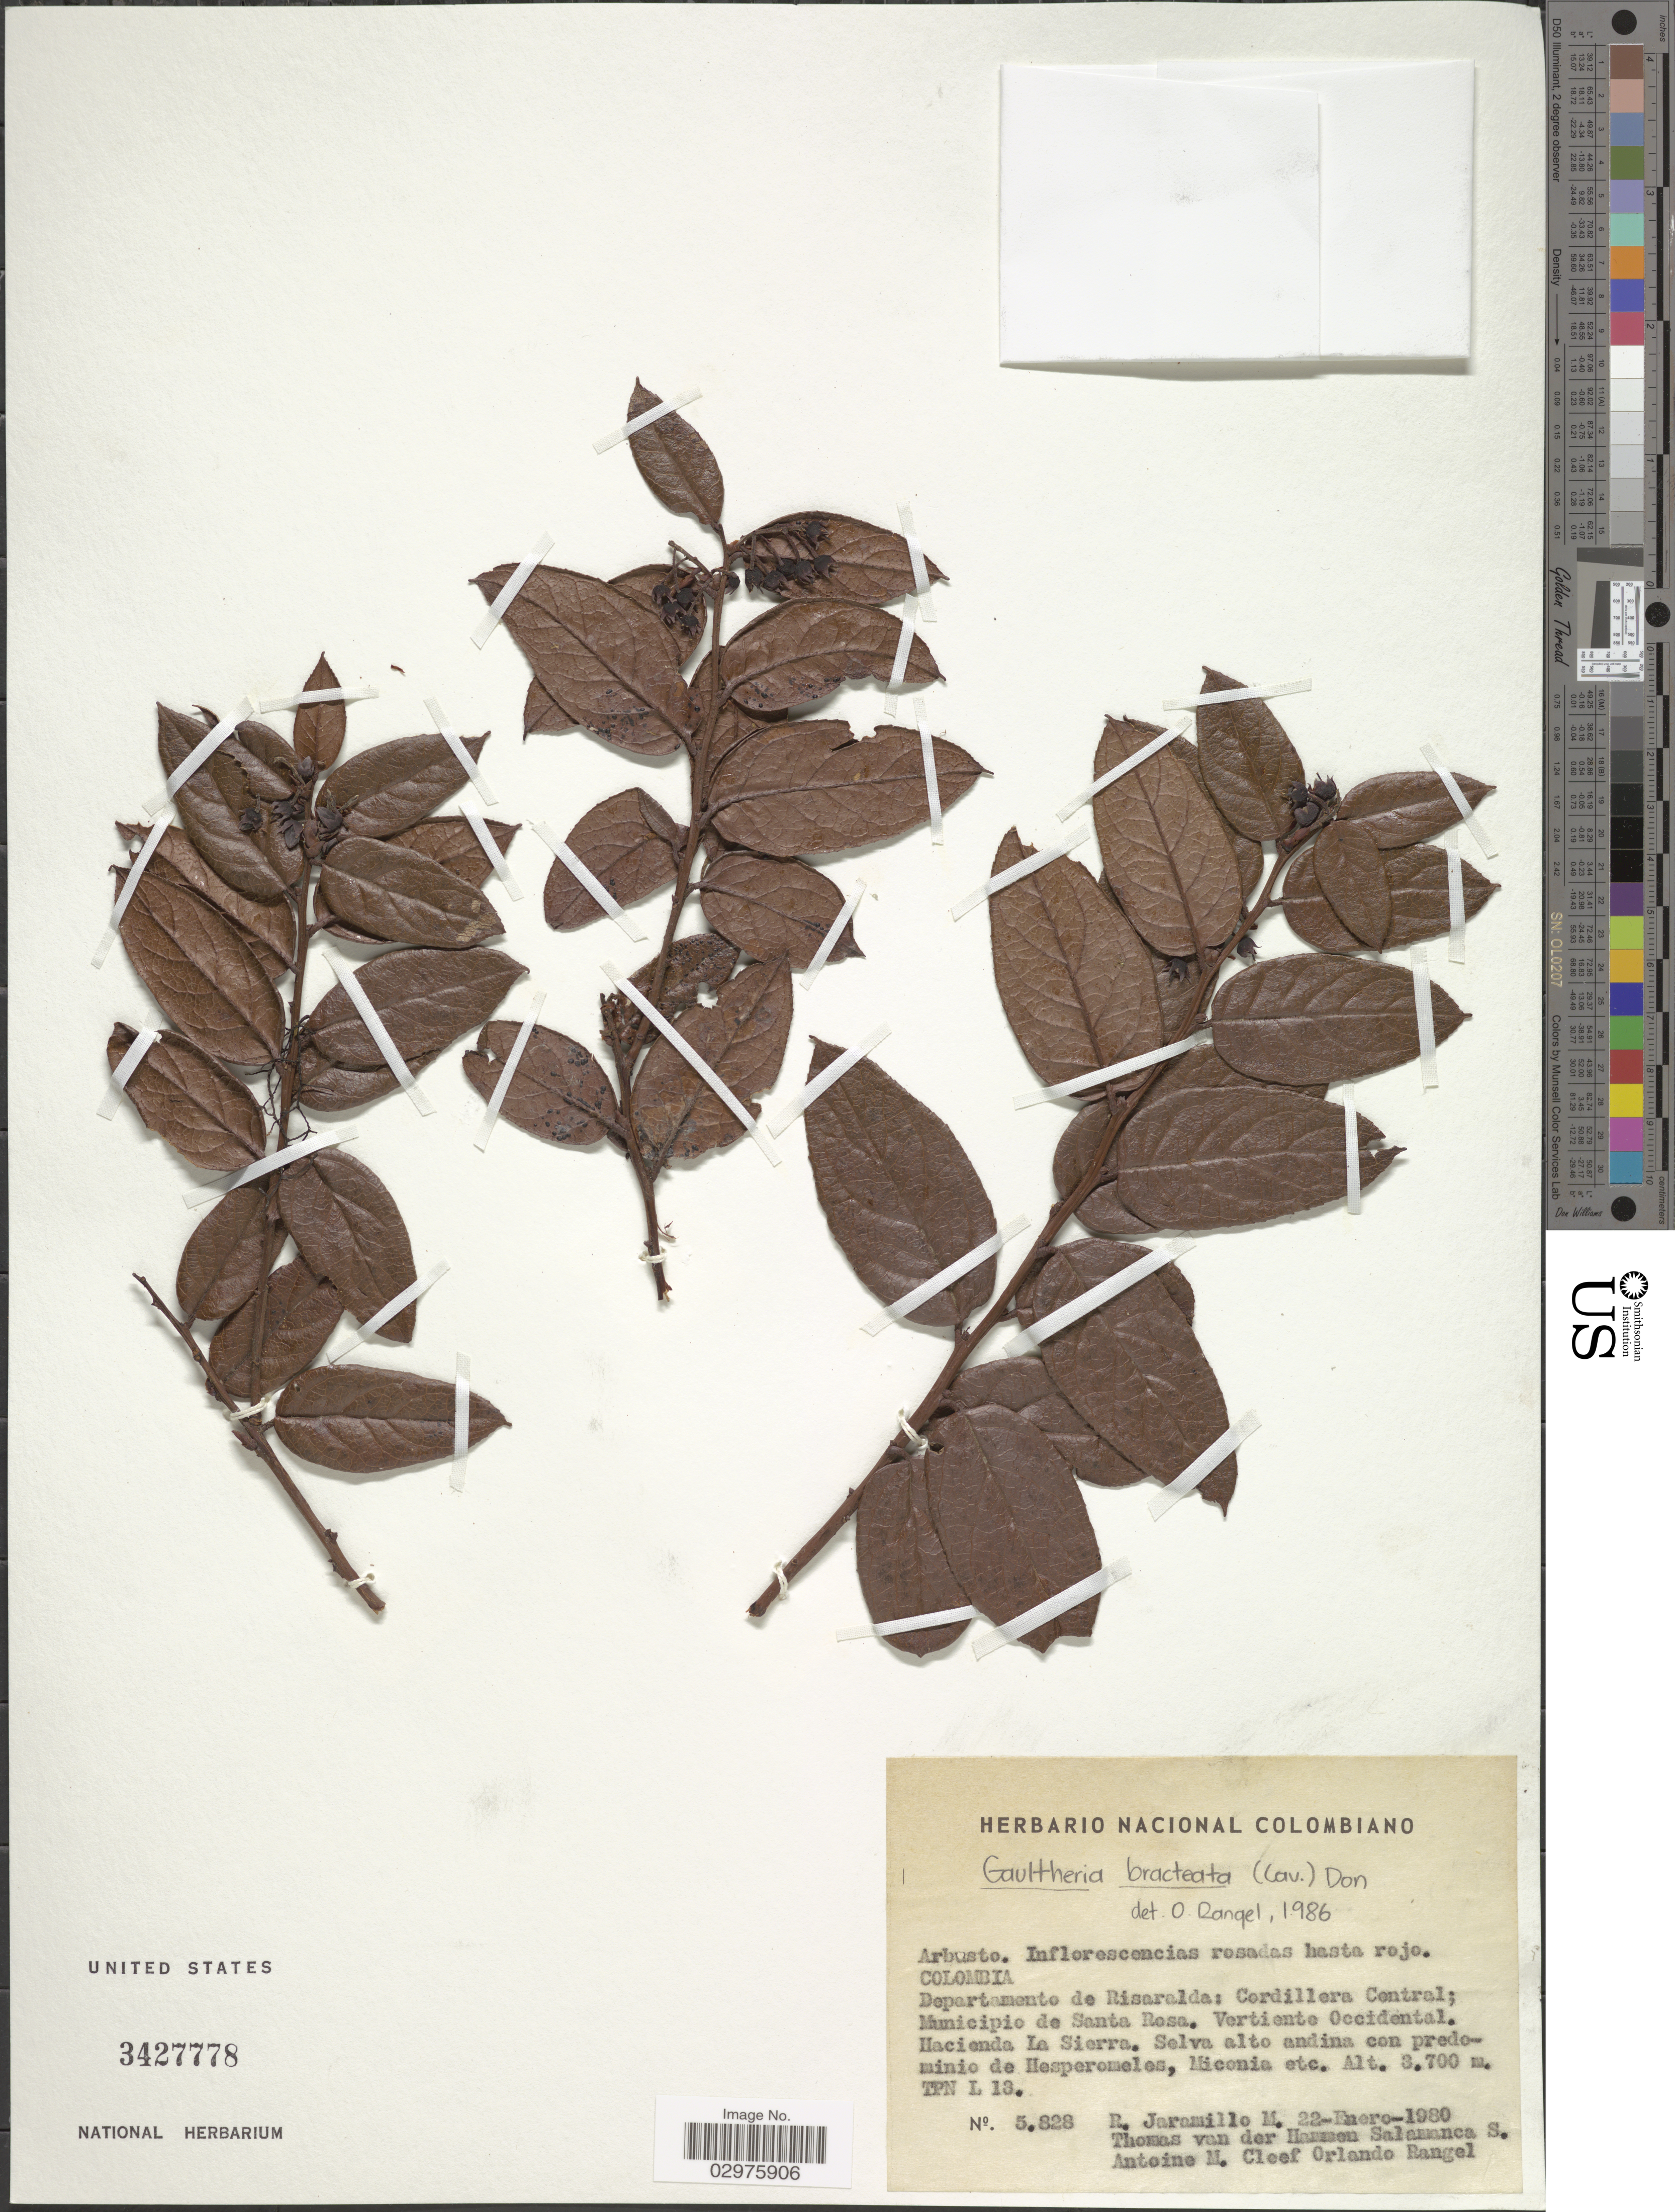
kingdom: Plantae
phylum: Tracheophyta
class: Magnoliopsida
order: Ericales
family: Ericaceae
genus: Gaultheria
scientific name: Gaultheria bracteata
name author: (Cav.) G. Don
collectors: R. Jaramillo M., T. Van der Hammen, S. Salamanca, A. M. Cleef & O. Rangel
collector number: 5828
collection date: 1980-01-22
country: Colombia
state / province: Risaralda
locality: Departamento de Risaralda: Cordillera Central; Municipio de Santa Rosa. Vertiente Occidental. Hacienda La Sierra. Selva alto andina con predominio de Hesperomeles, Miconia etc.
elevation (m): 3700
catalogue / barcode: US 3427778